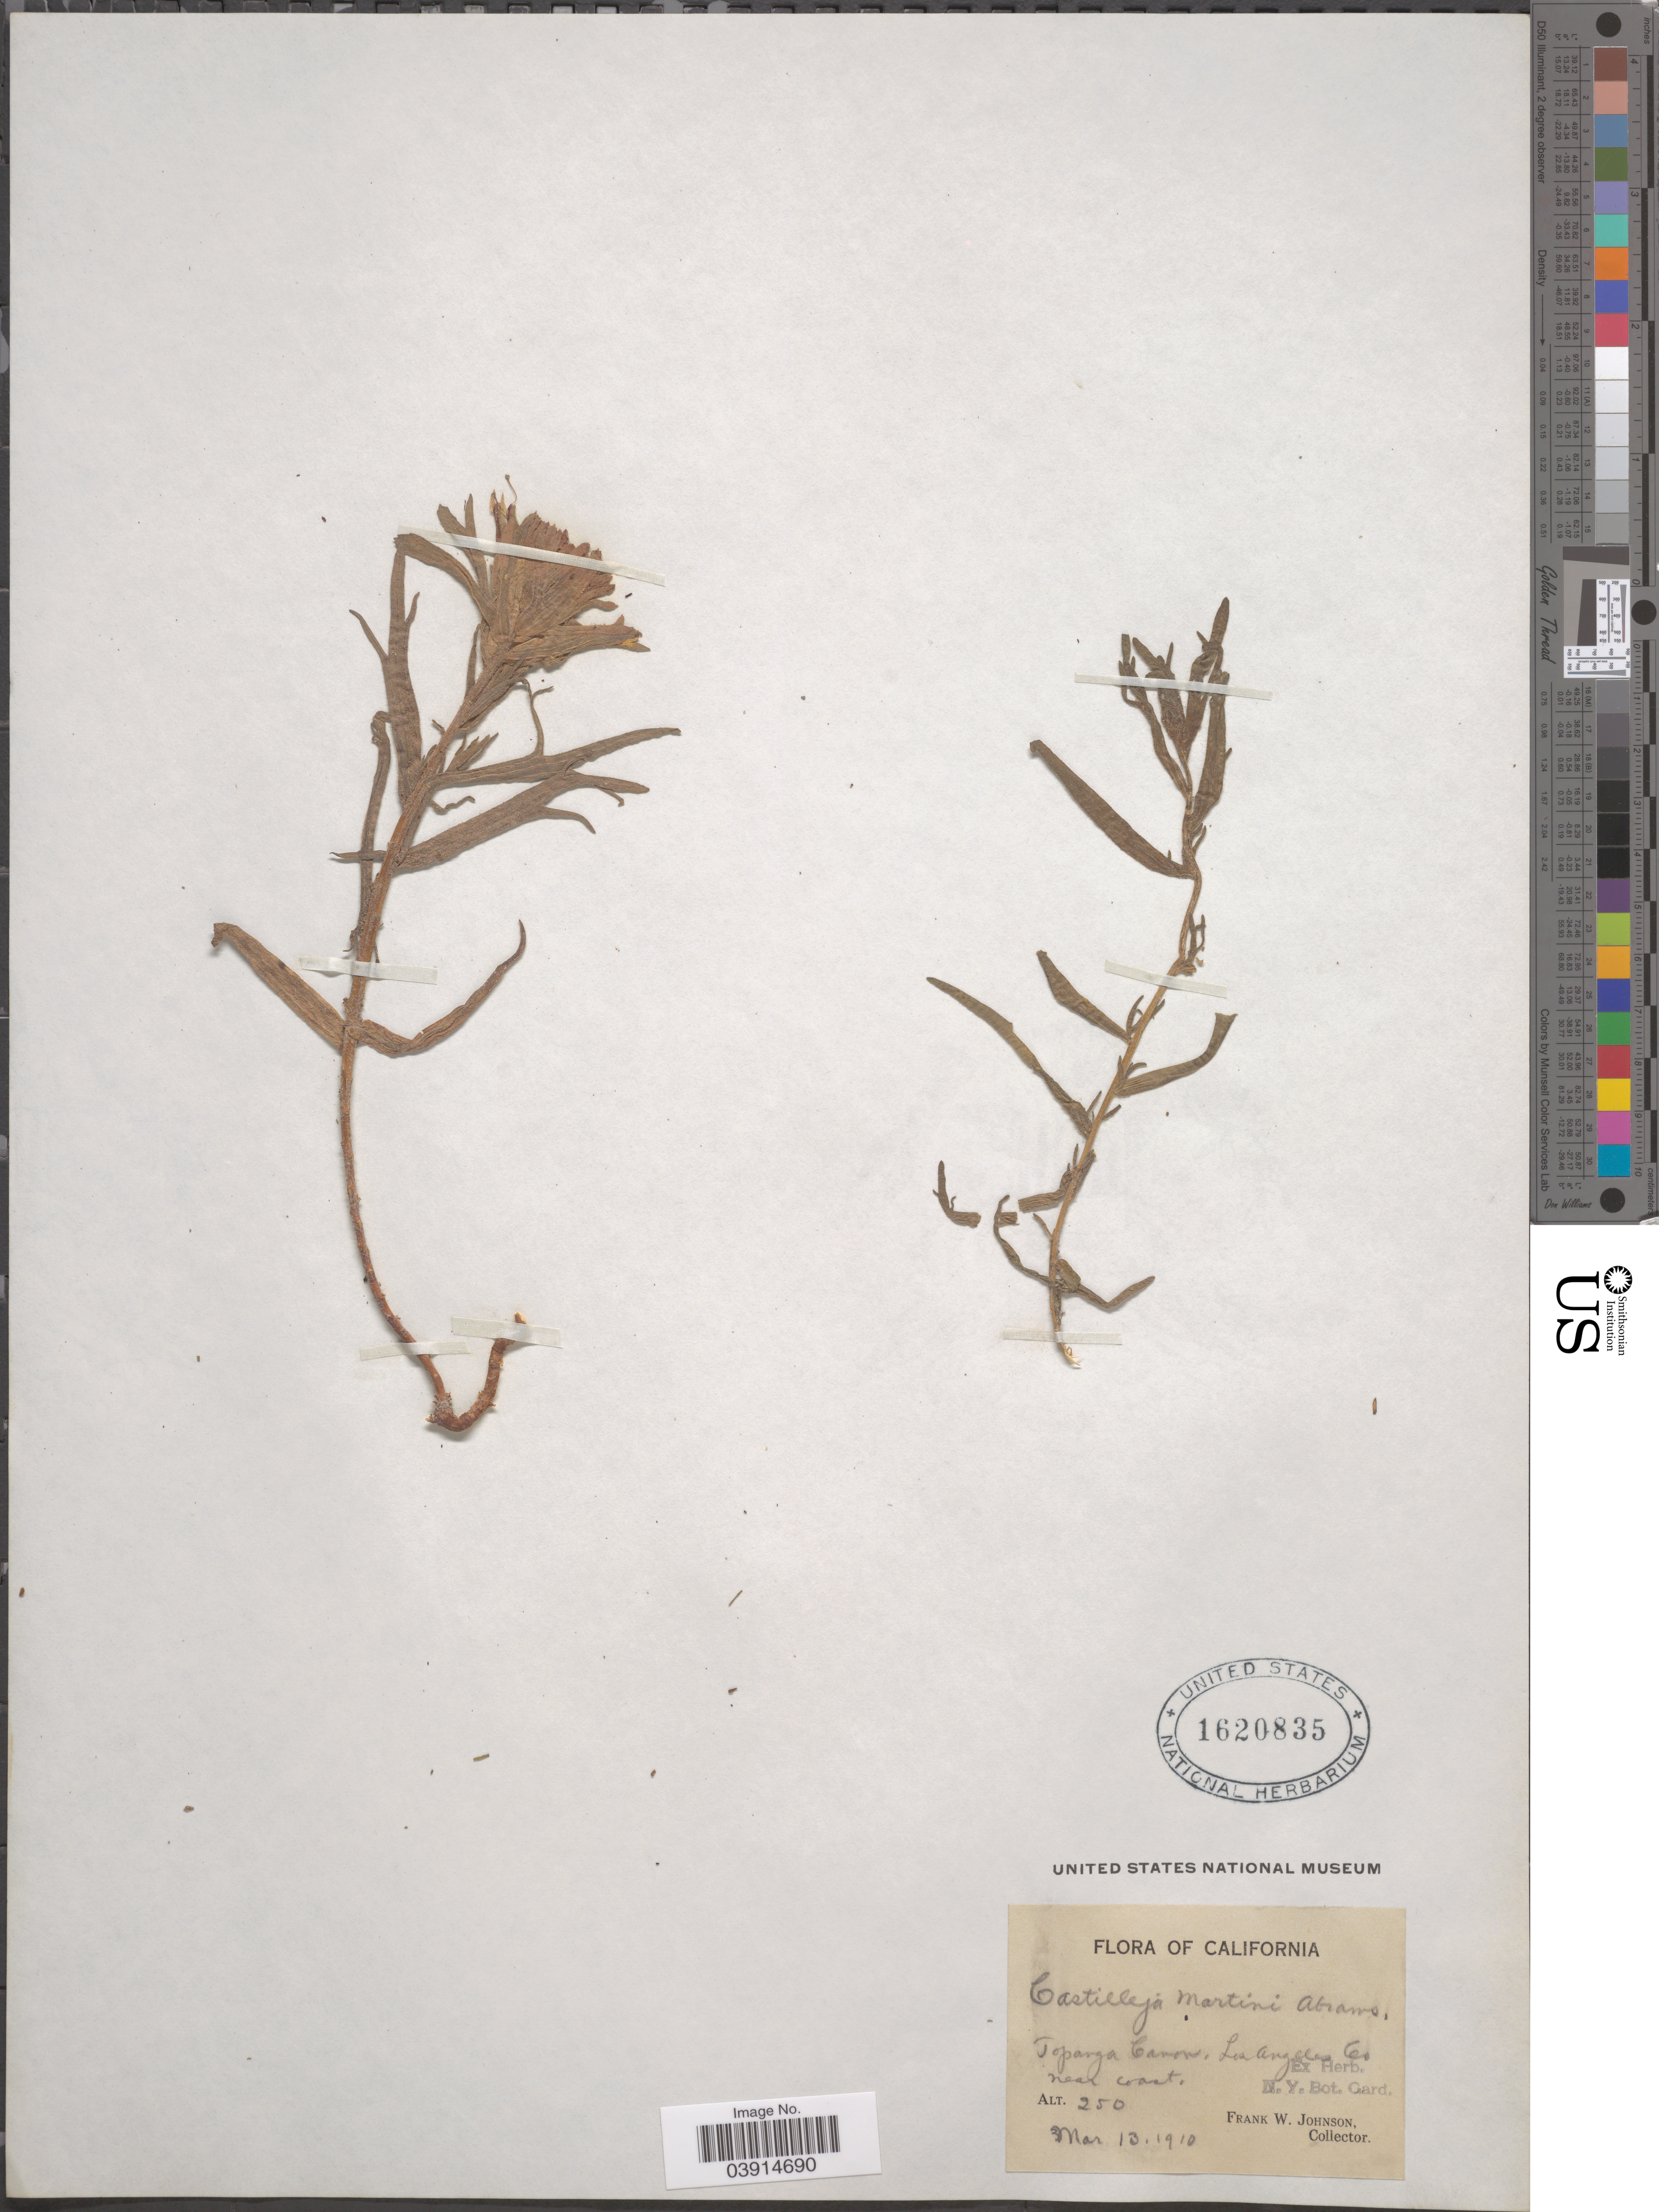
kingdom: Plantae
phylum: Tracheophyta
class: Magnoliopsida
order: Lamiales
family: Orobanchaceae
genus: Castilleja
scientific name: Castilleja sp.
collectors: F. W. Johnson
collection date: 1910-03-13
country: United States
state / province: California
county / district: Los Angeles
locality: Topanga Canon, Los Angeles Co near coast.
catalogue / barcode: US 1620835